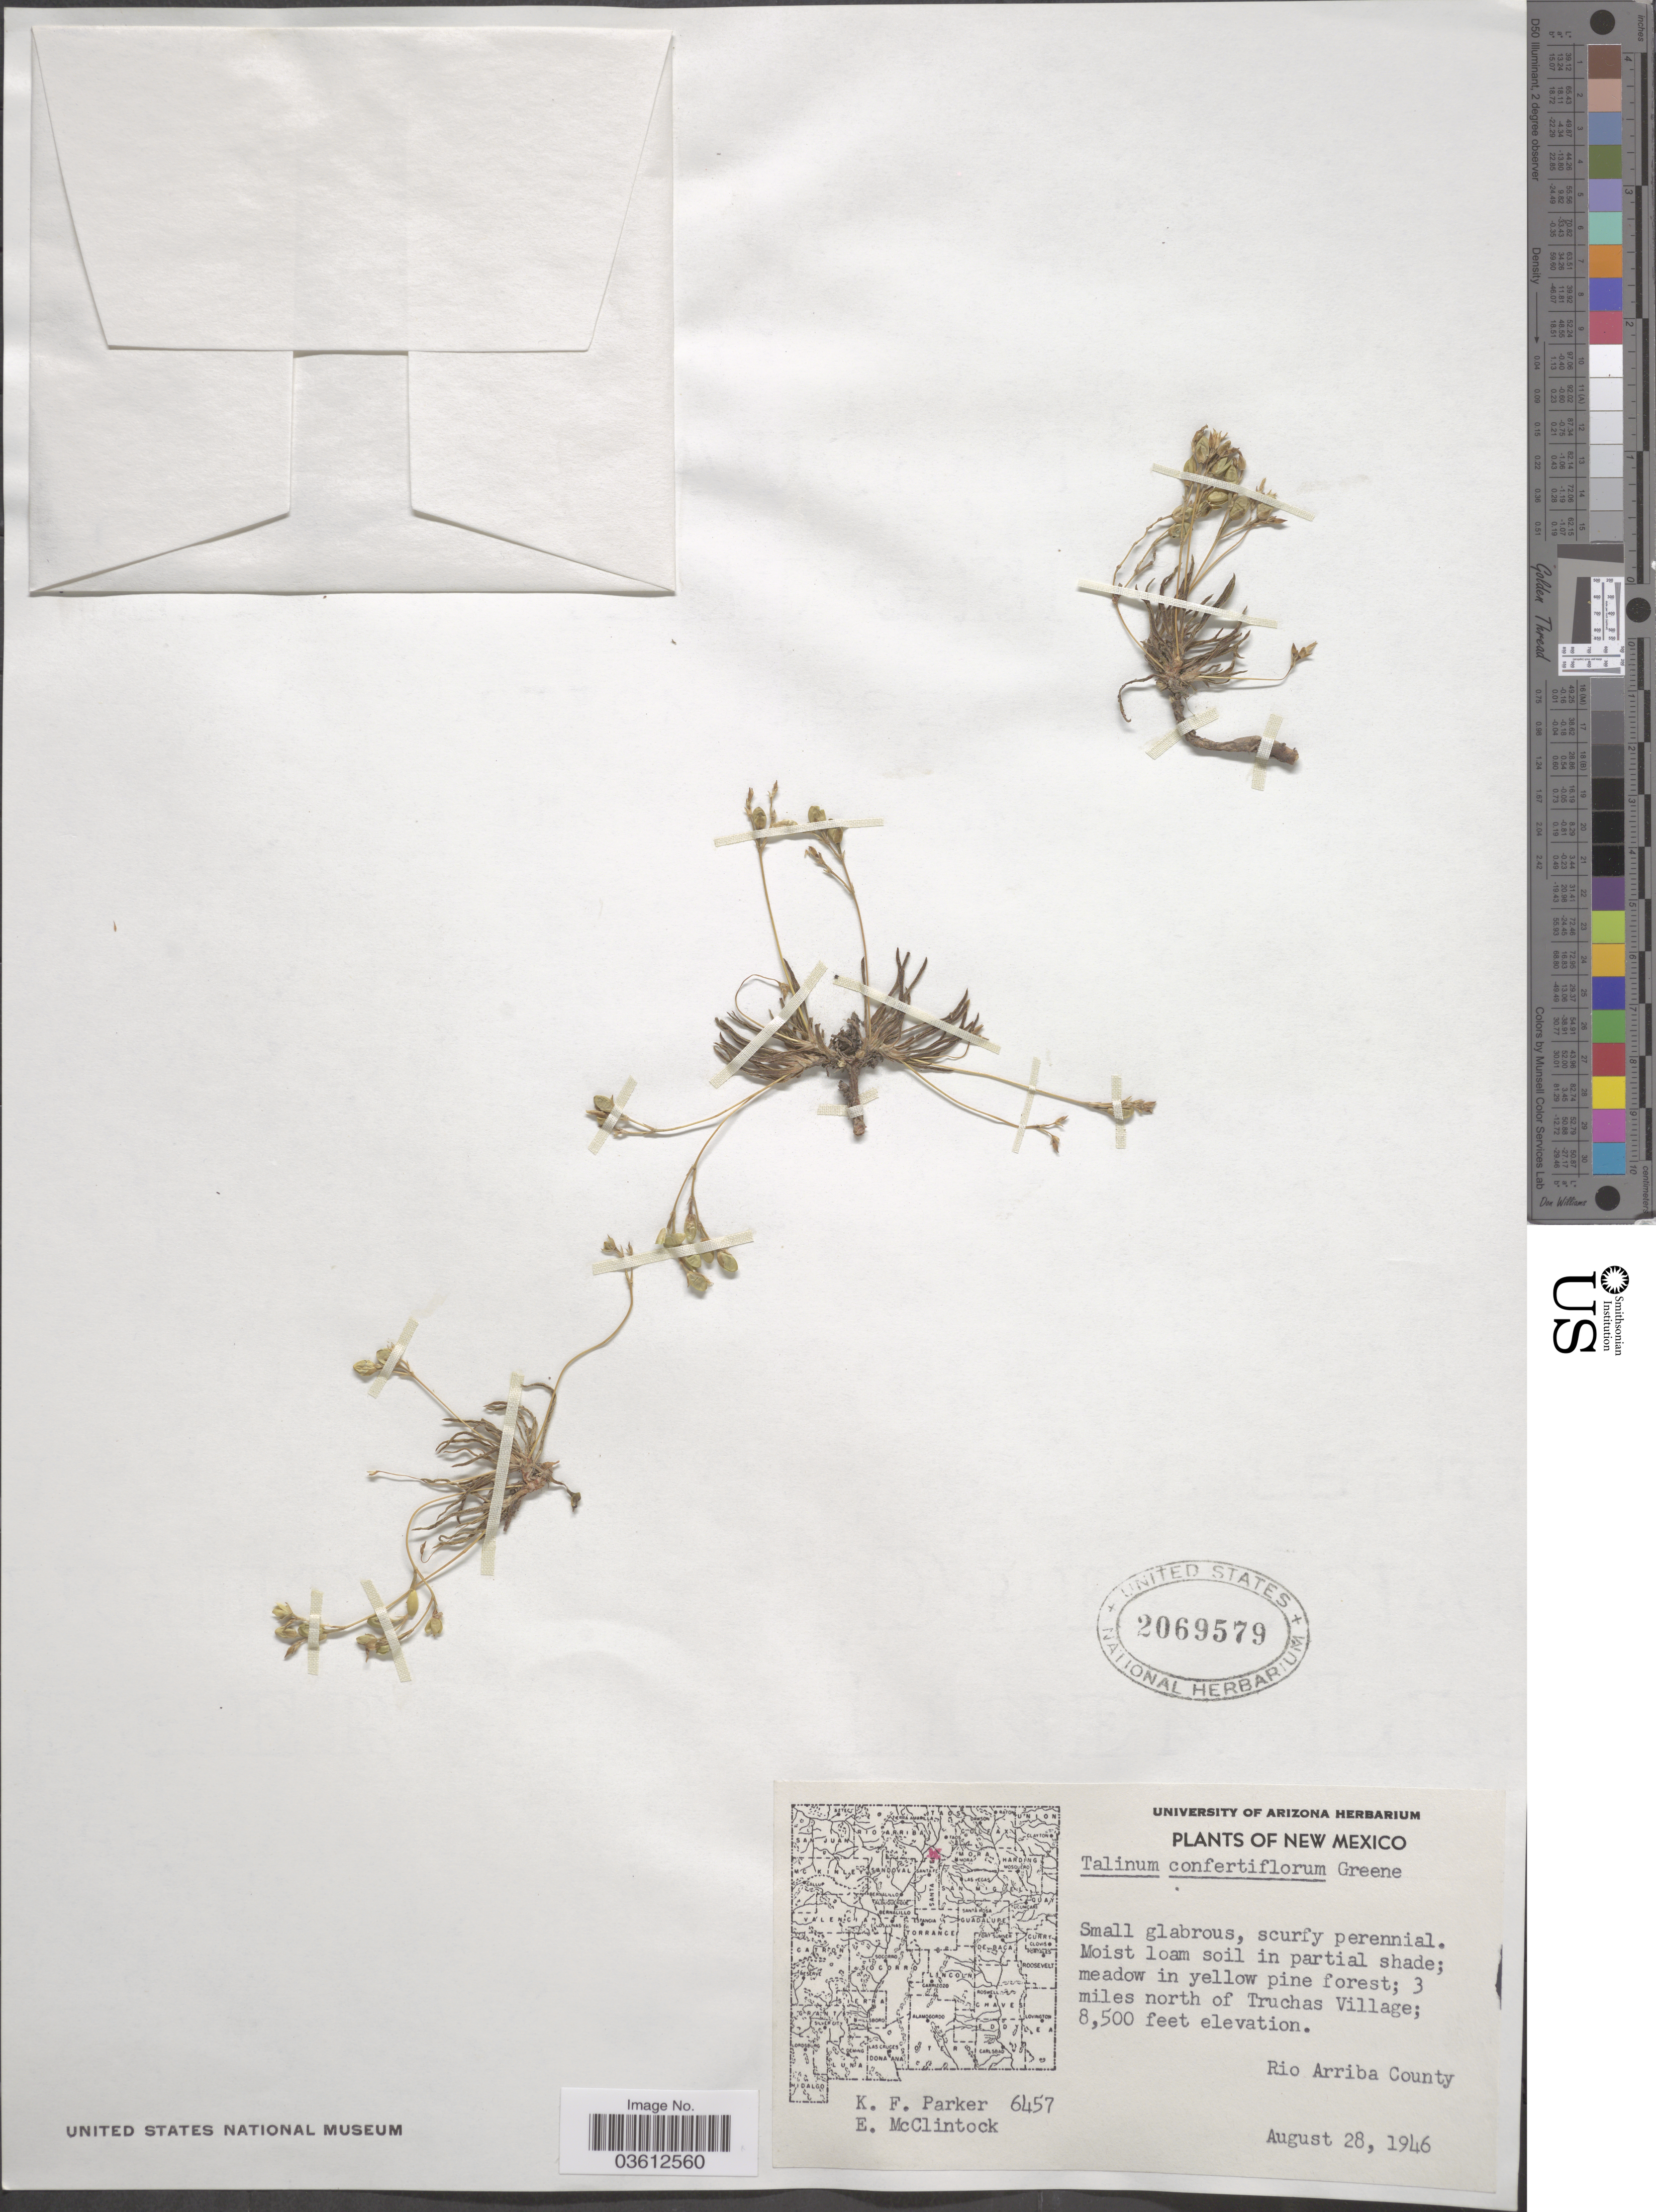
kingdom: Plantae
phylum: Tracheophyta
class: Magnoliopsida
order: Caryophyllales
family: Talinaceae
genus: Talinum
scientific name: Talinum confertiflorum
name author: Greene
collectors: K. F. Parker & E. McClintock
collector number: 6457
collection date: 1946-08-28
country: United States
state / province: New Mexico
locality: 3 miles north of Truchas Village. Rio Arriba County.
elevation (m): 2591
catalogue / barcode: US 2069579